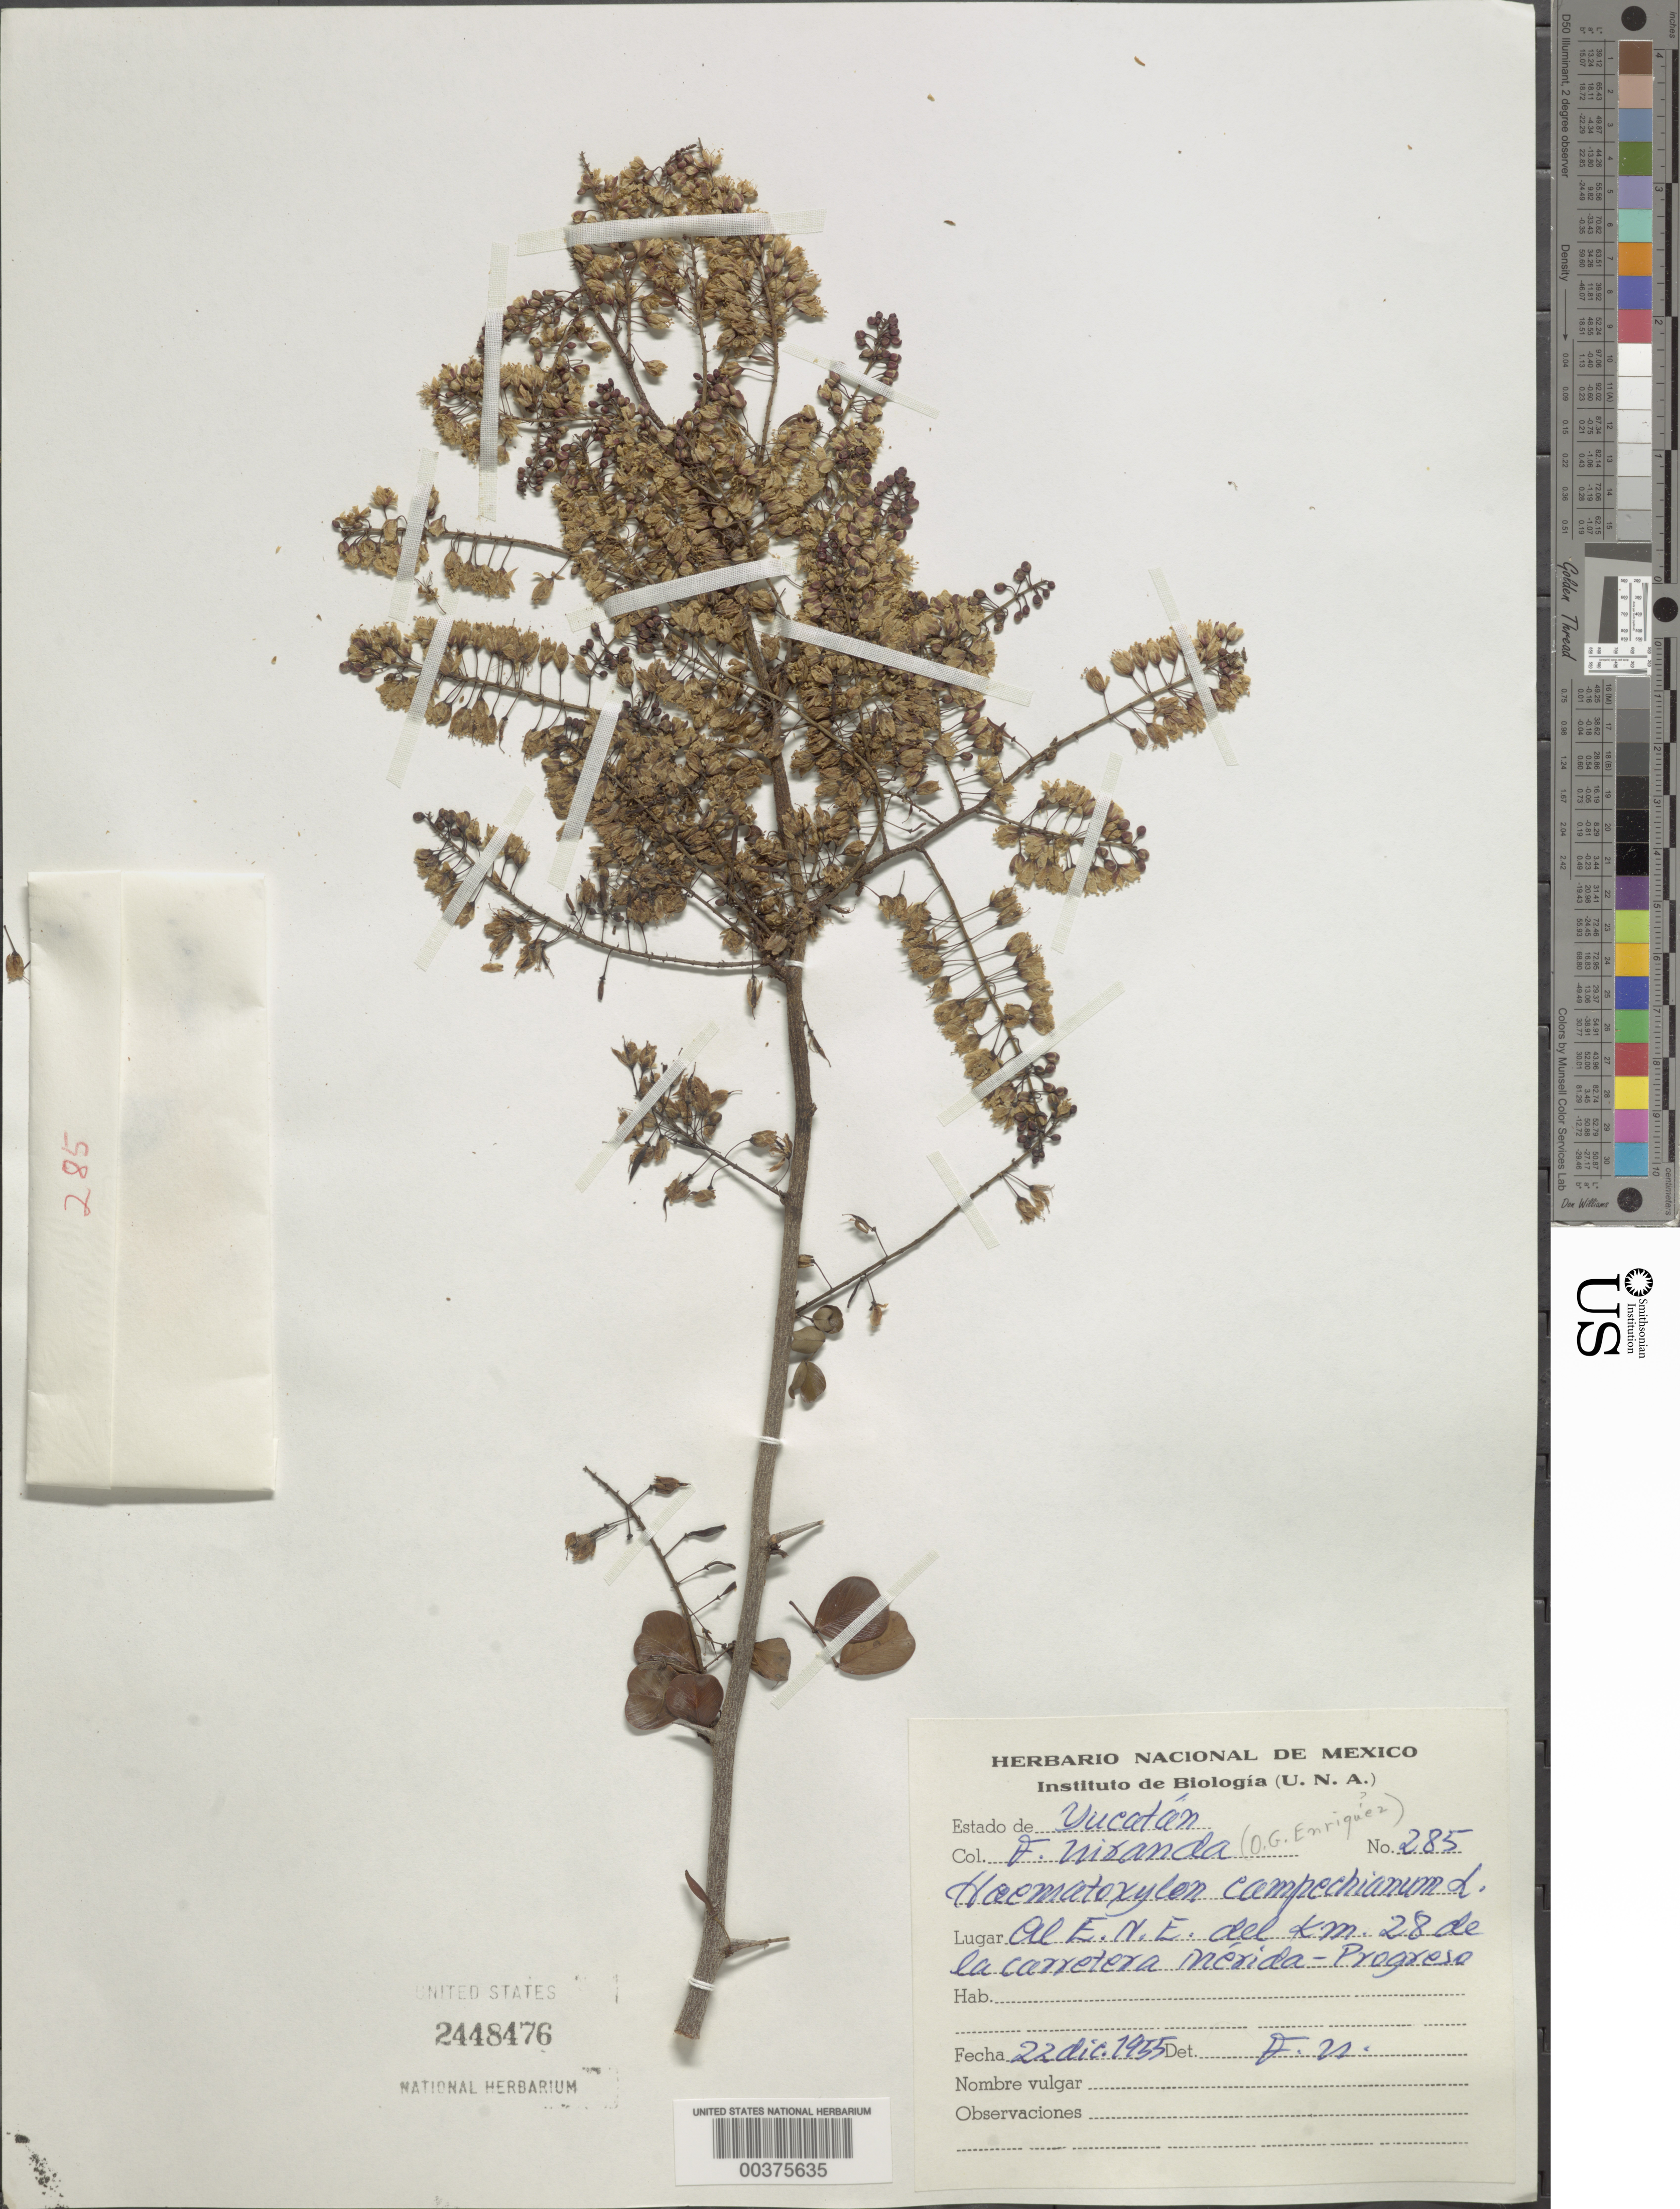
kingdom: Plantae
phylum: Tracheophyta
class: Magnoliopsida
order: Fabales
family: Fabaceae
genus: Haematoxylum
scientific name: Haematoxylum campechianum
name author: L.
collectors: F. Miranda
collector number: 285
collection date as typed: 22 Dec 1955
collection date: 1955-12-22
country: Mexico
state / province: Yucatán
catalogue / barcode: US 2448476